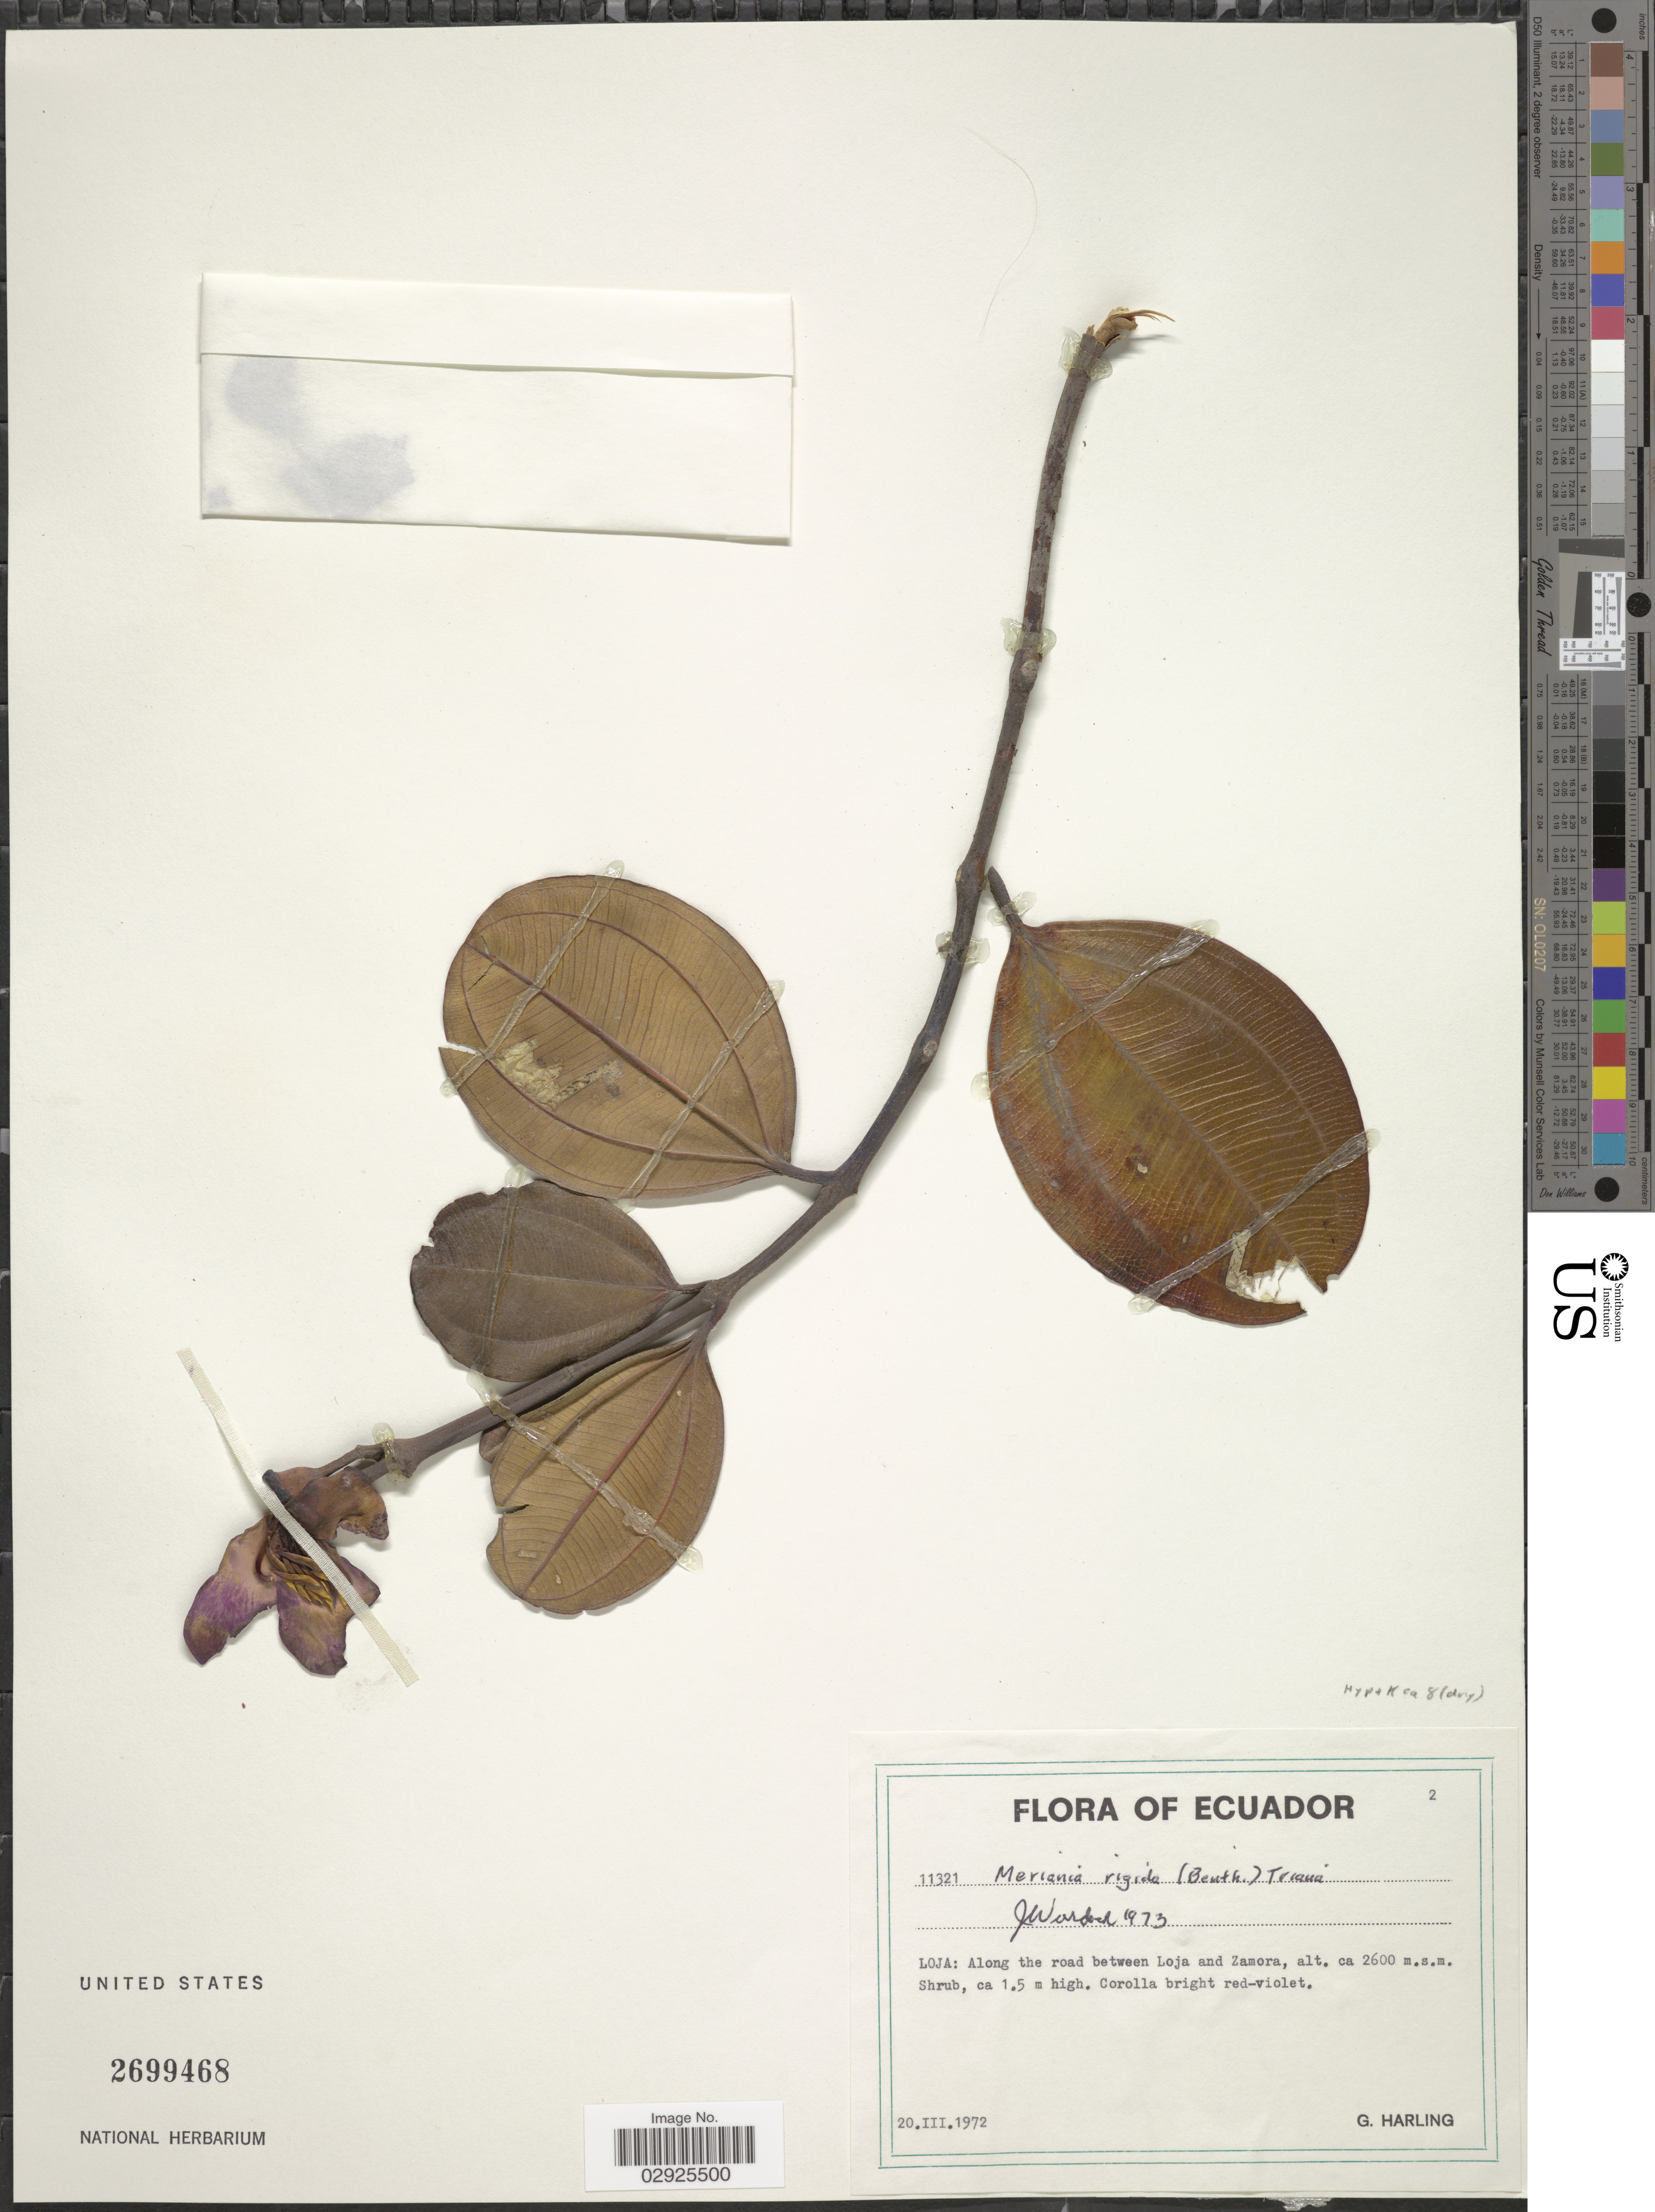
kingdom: Plantae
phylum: Tracheophyta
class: Magnoliopsida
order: Myrtales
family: Melastomataceae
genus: Meriania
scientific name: Meriania rigida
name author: (Benth.) Triana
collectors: G. Harling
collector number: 11321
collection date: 1972-03-20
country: Ecuador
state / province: Loja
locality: Along the road between Loja and Zamora.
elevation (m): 2600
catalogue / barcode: US 2699468